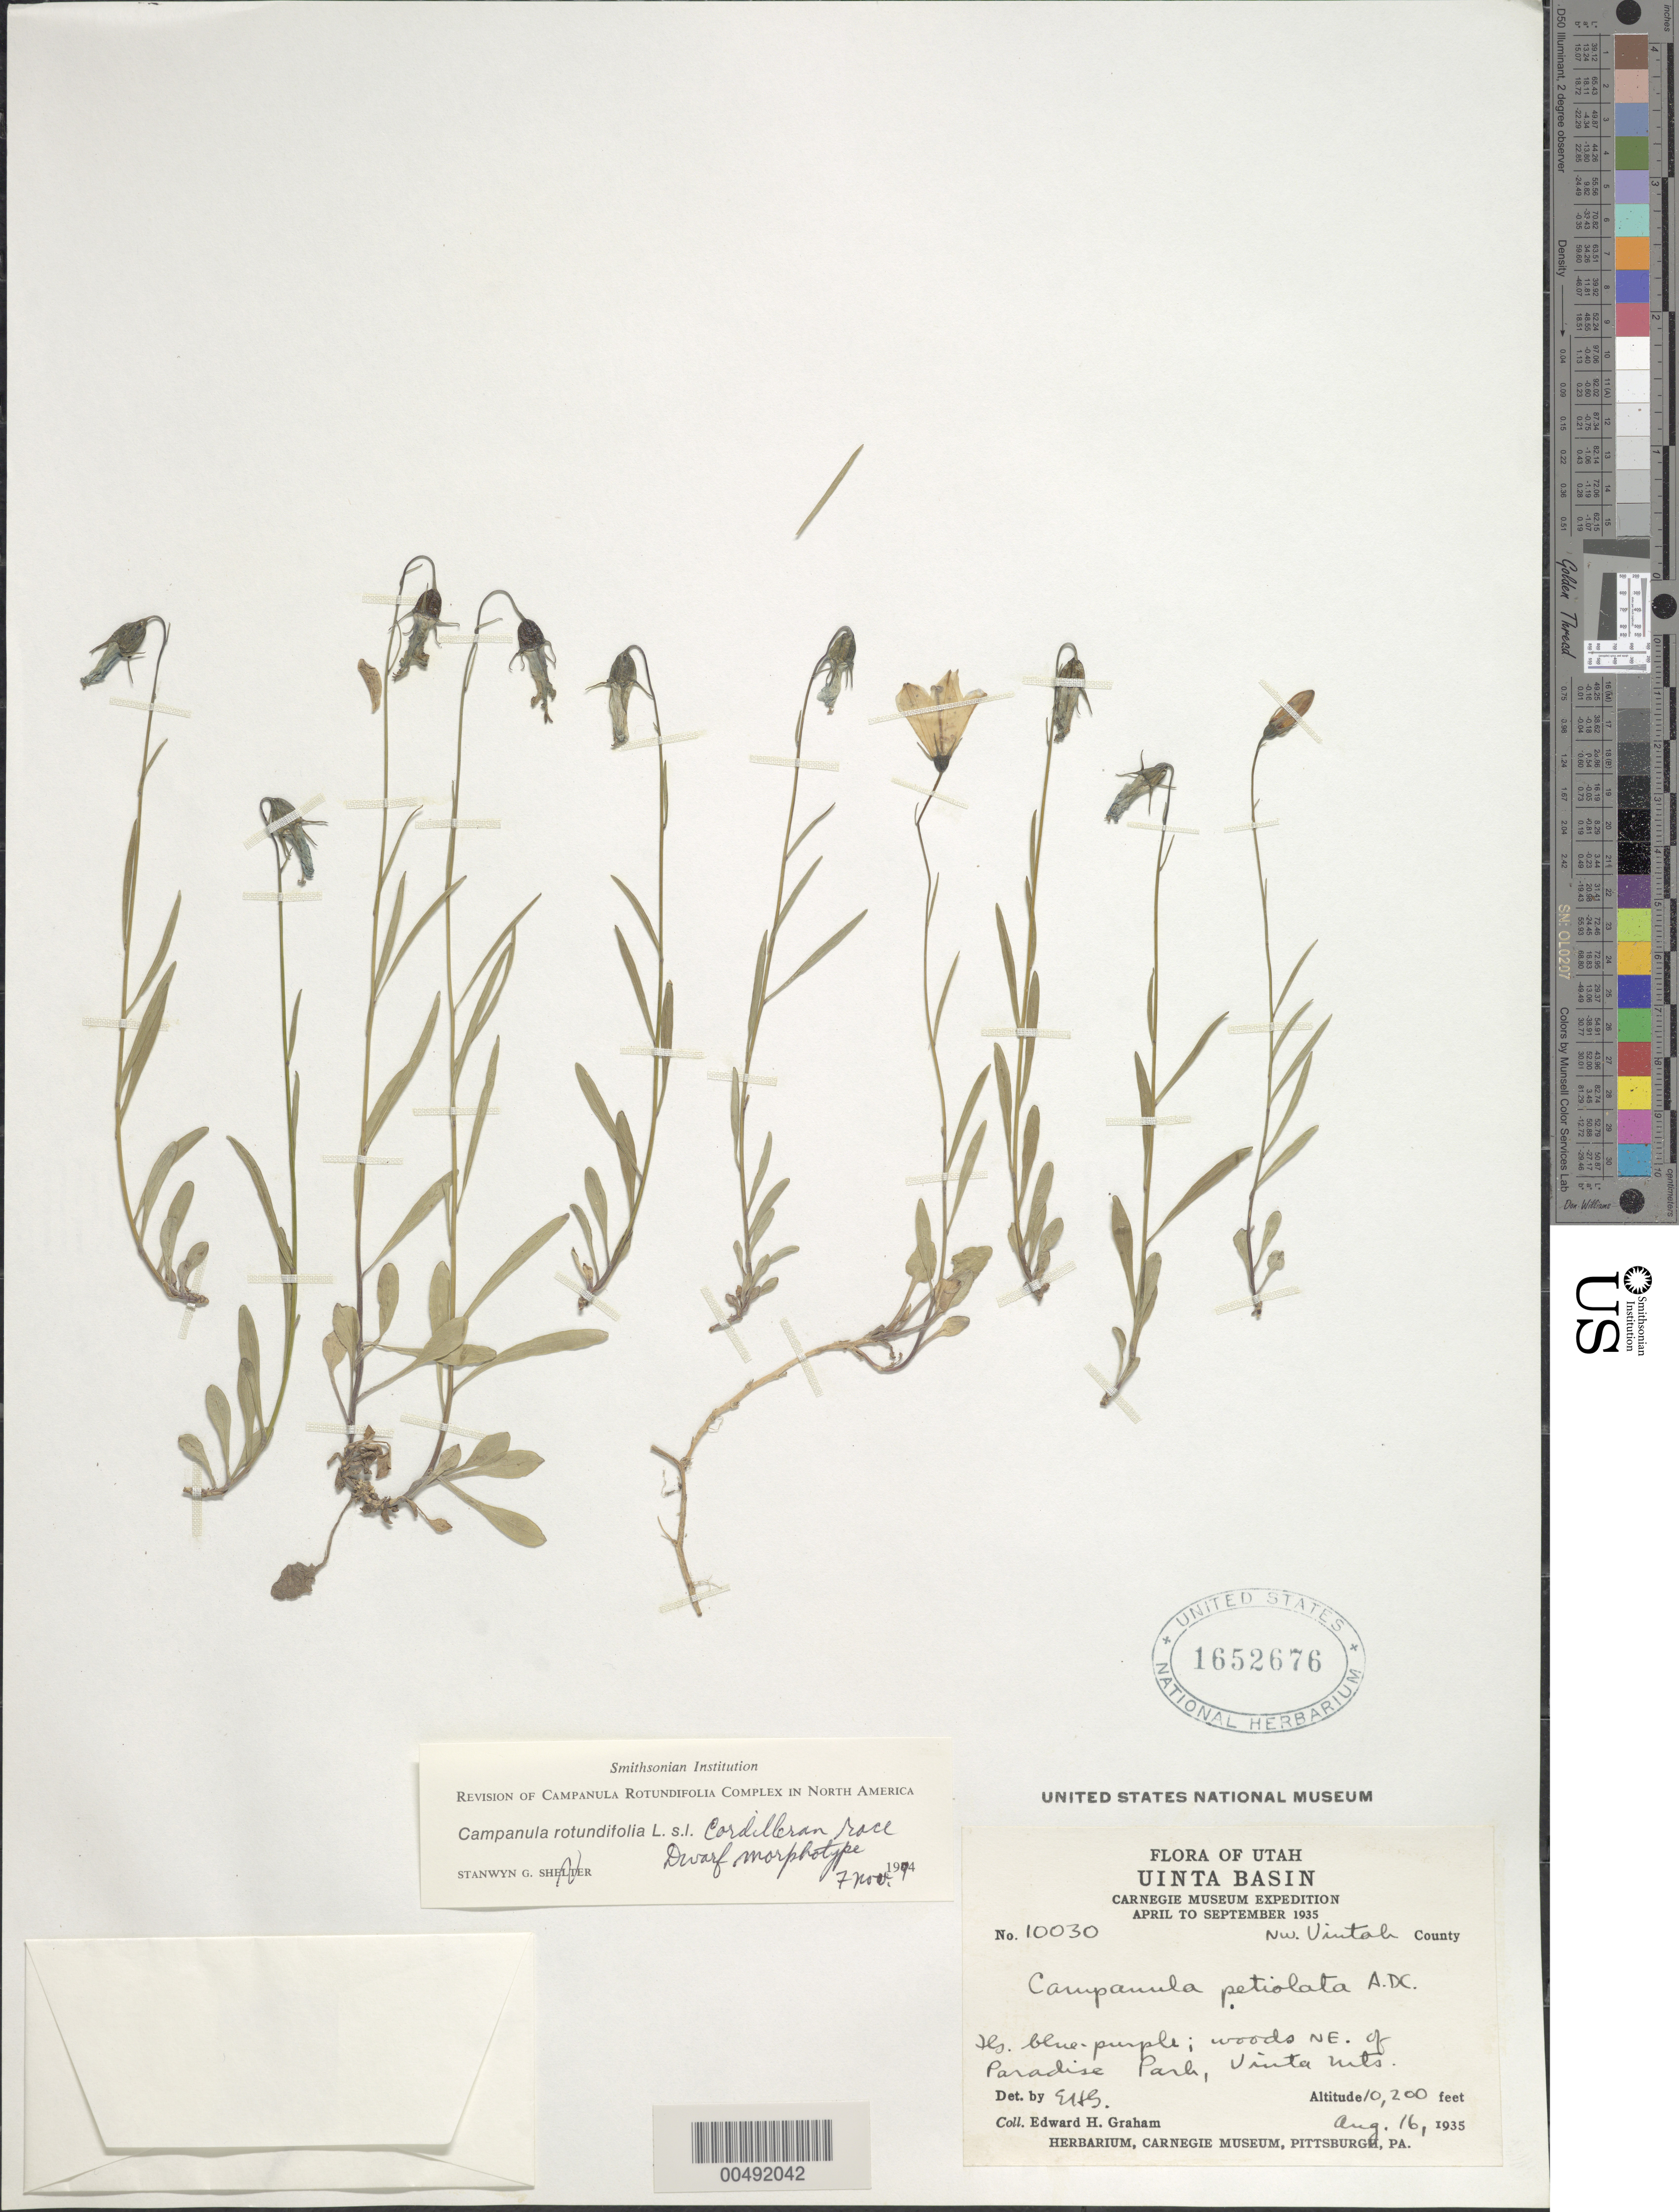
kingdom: Plantae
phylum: Tracheophyta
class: Magnoliopsida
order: Asterales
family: Campanulaceae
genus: Campanula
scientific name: Campanula rotundifolia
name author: L.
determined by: Shetler, Stanwyn G., (US), NMNH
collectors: E. H. Graham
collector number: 10030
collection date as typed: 16 Aug 1935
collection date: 1935-08-16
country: United States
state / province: Utah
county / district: Uintah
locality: Uinta Mts., NE of Paradise Park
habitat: Woods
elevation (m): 3109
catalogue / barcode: US 1652676